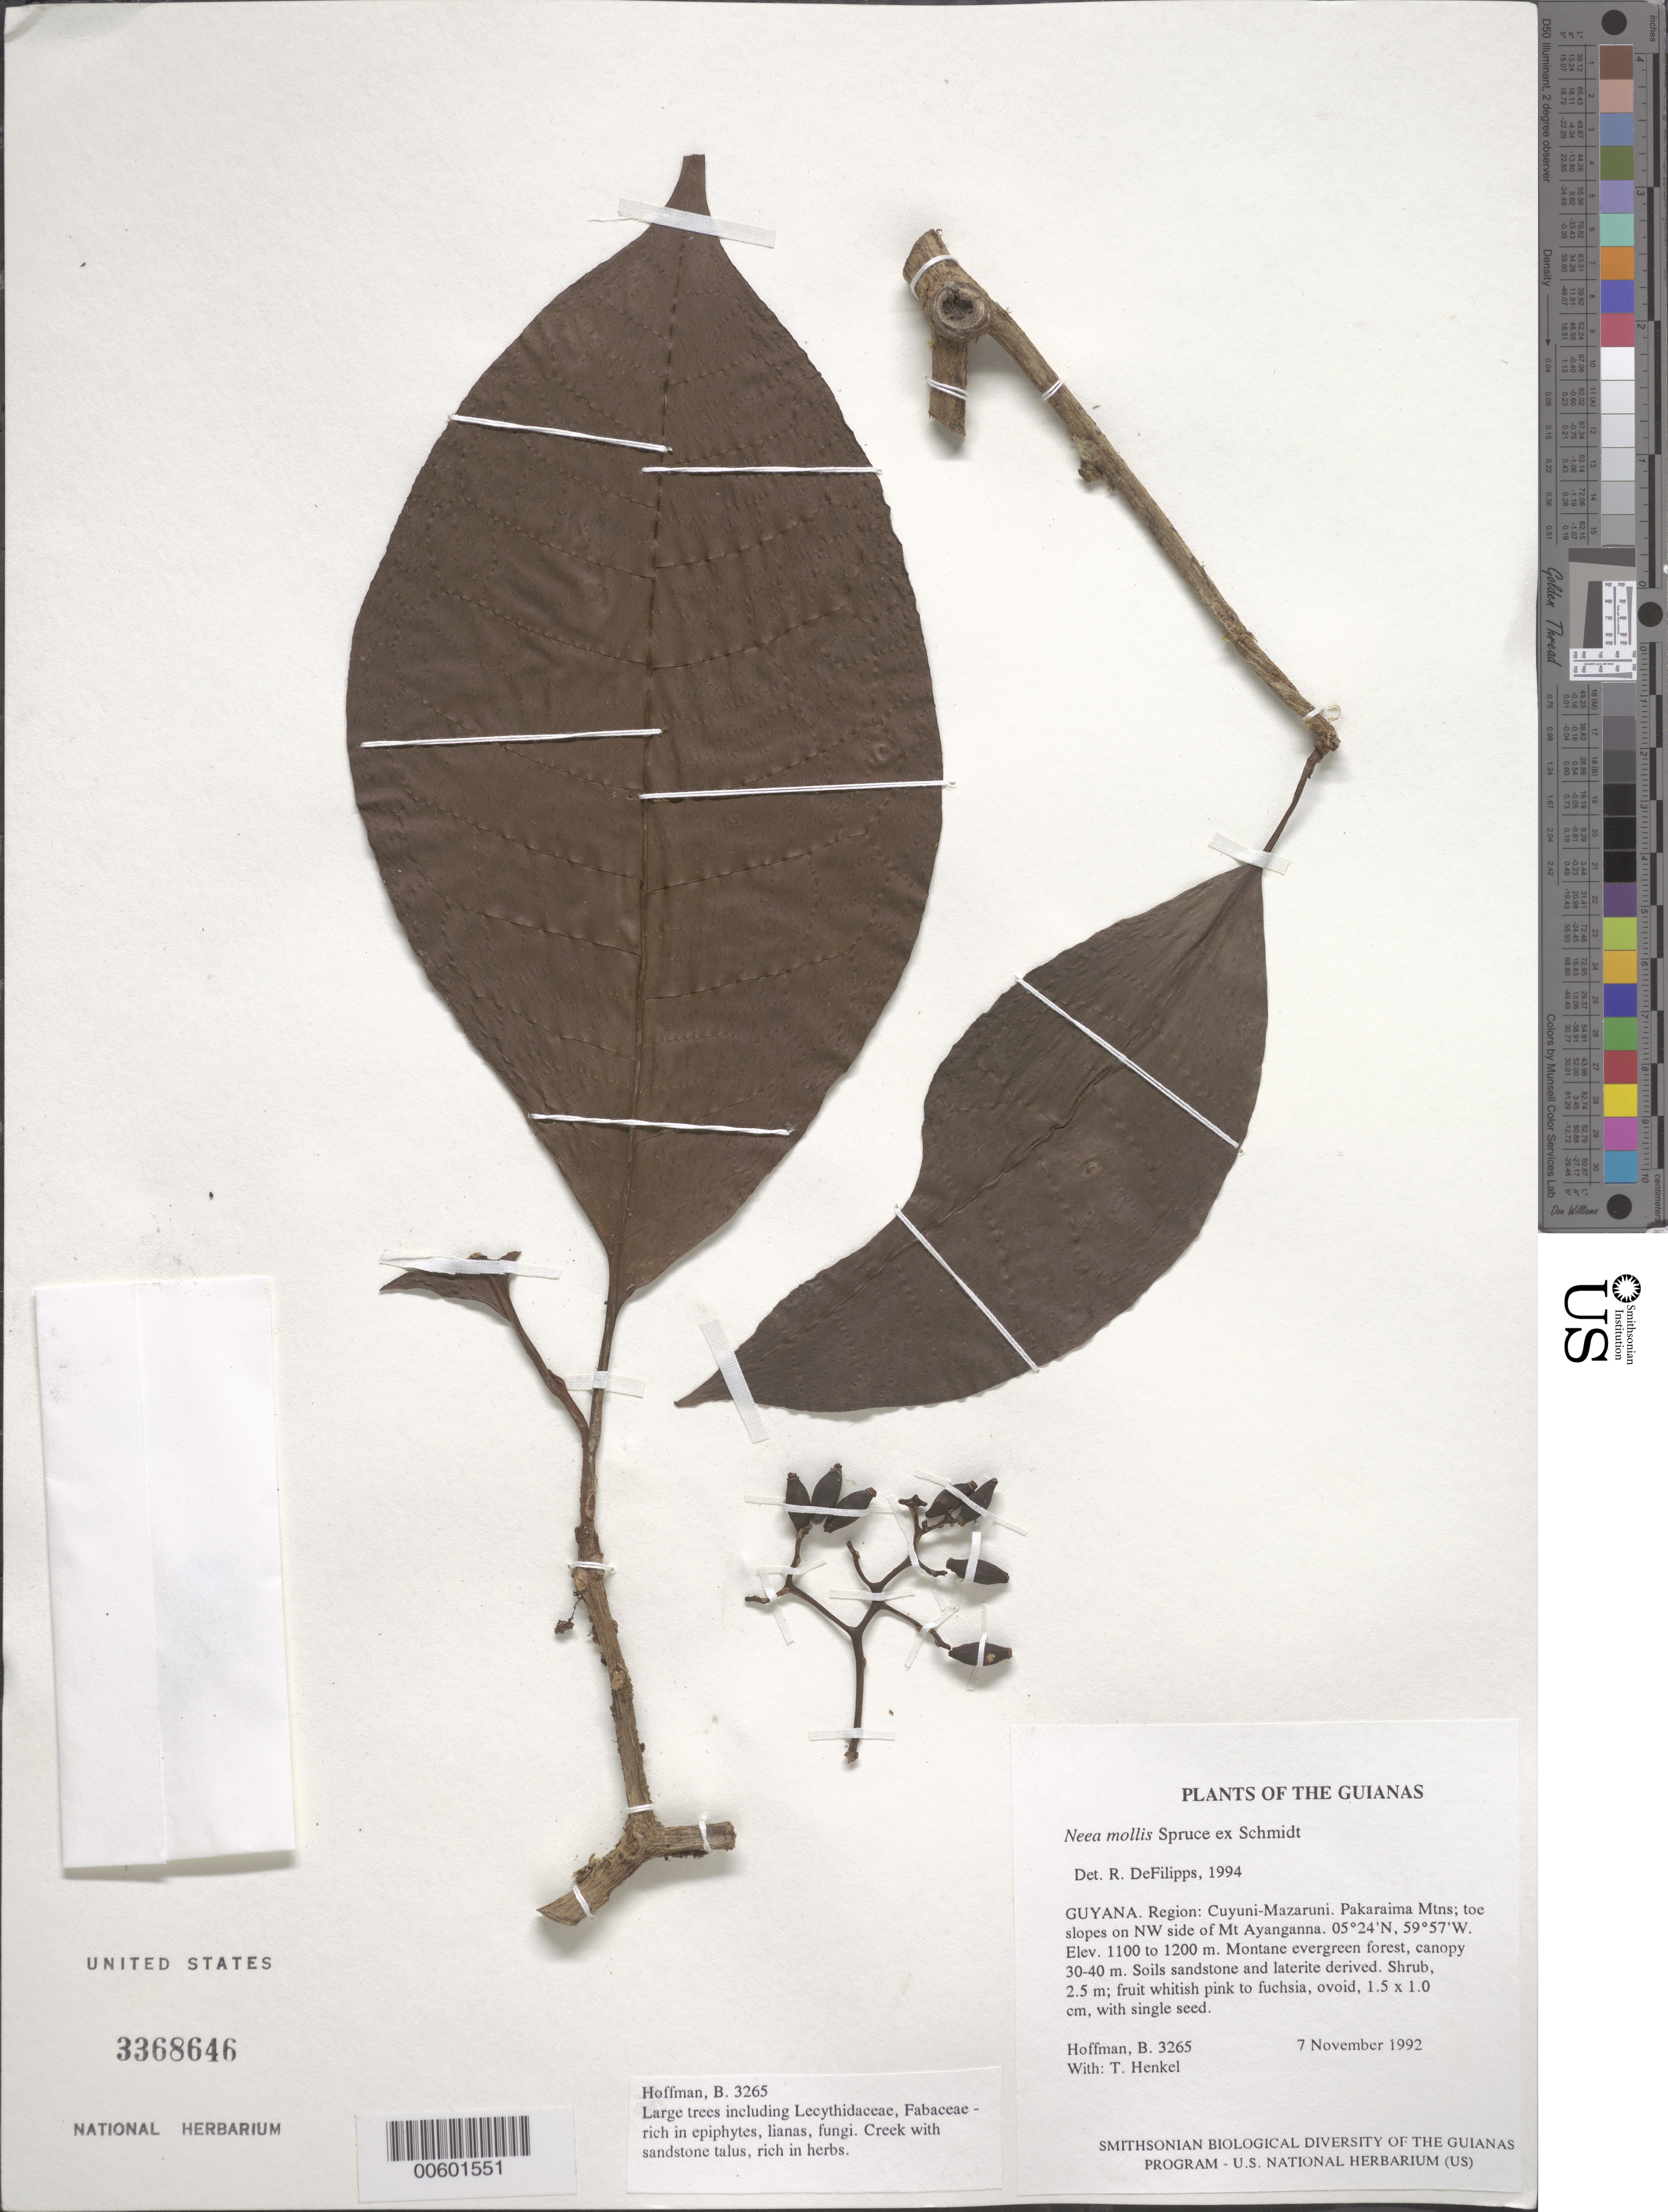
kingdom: Plantae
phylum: Tracheophyta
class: Magnoliopsida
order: Caryophyllales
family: Nyctaginaceae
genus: Neea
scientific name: Neea mollis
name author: Spruce ex J.A. Schmidt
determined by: DeFilipps, R. A.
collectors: B. Hoffman & T. Henkel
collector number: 3265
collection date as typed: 7 November 1992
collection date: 1992-11-07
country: Guyana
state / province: Cuyuni-Mazaruni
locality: Pakaraima Mountains; toe slopes on NW side of Mt. Ayanganna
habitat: Montane evergreen forest, canopy 30-40 m. Soils sandstone and laterite derived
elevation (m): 1100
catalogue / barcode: US 3368646